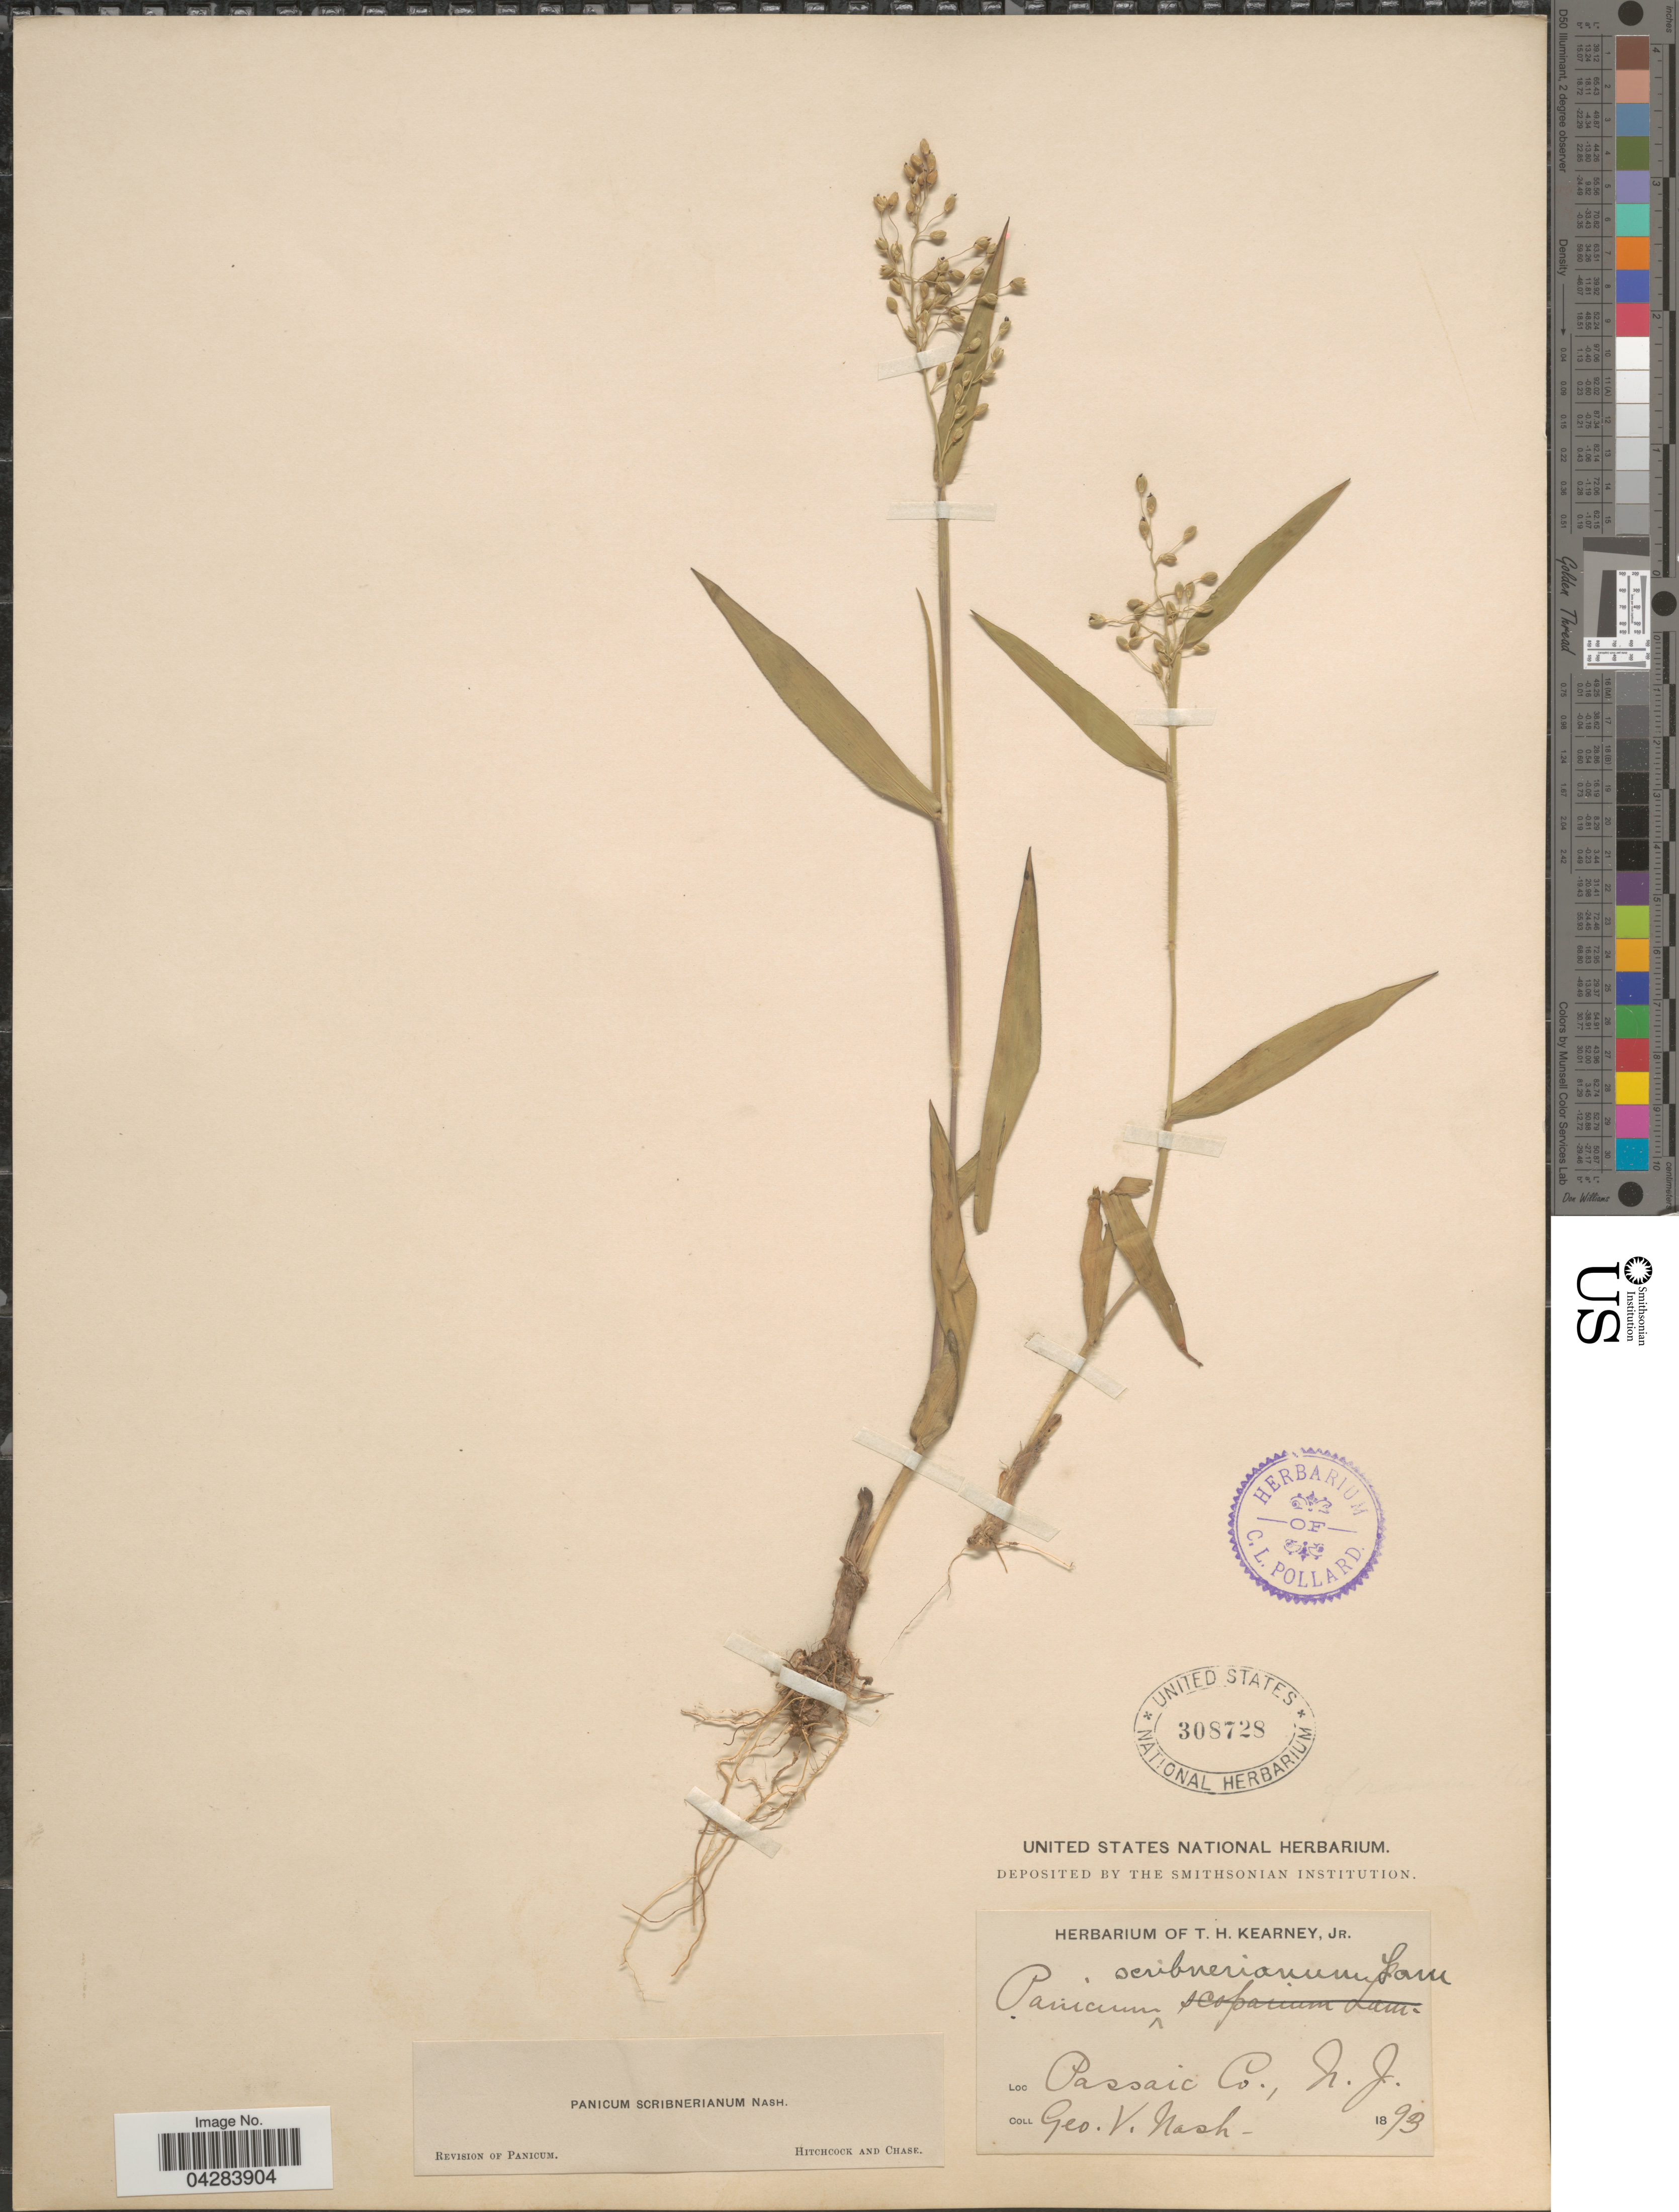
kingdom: Plantae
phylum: Tracheophyta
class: Liliopsida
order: Poales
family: Poaceae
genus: Dichanthelium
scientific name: Dichanthelium oligosanthes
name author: (Schult.) Gould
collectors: G. V. Nash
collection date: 1893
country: United States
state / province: New Jersey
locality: Passaic Co.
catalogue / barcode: US 308728